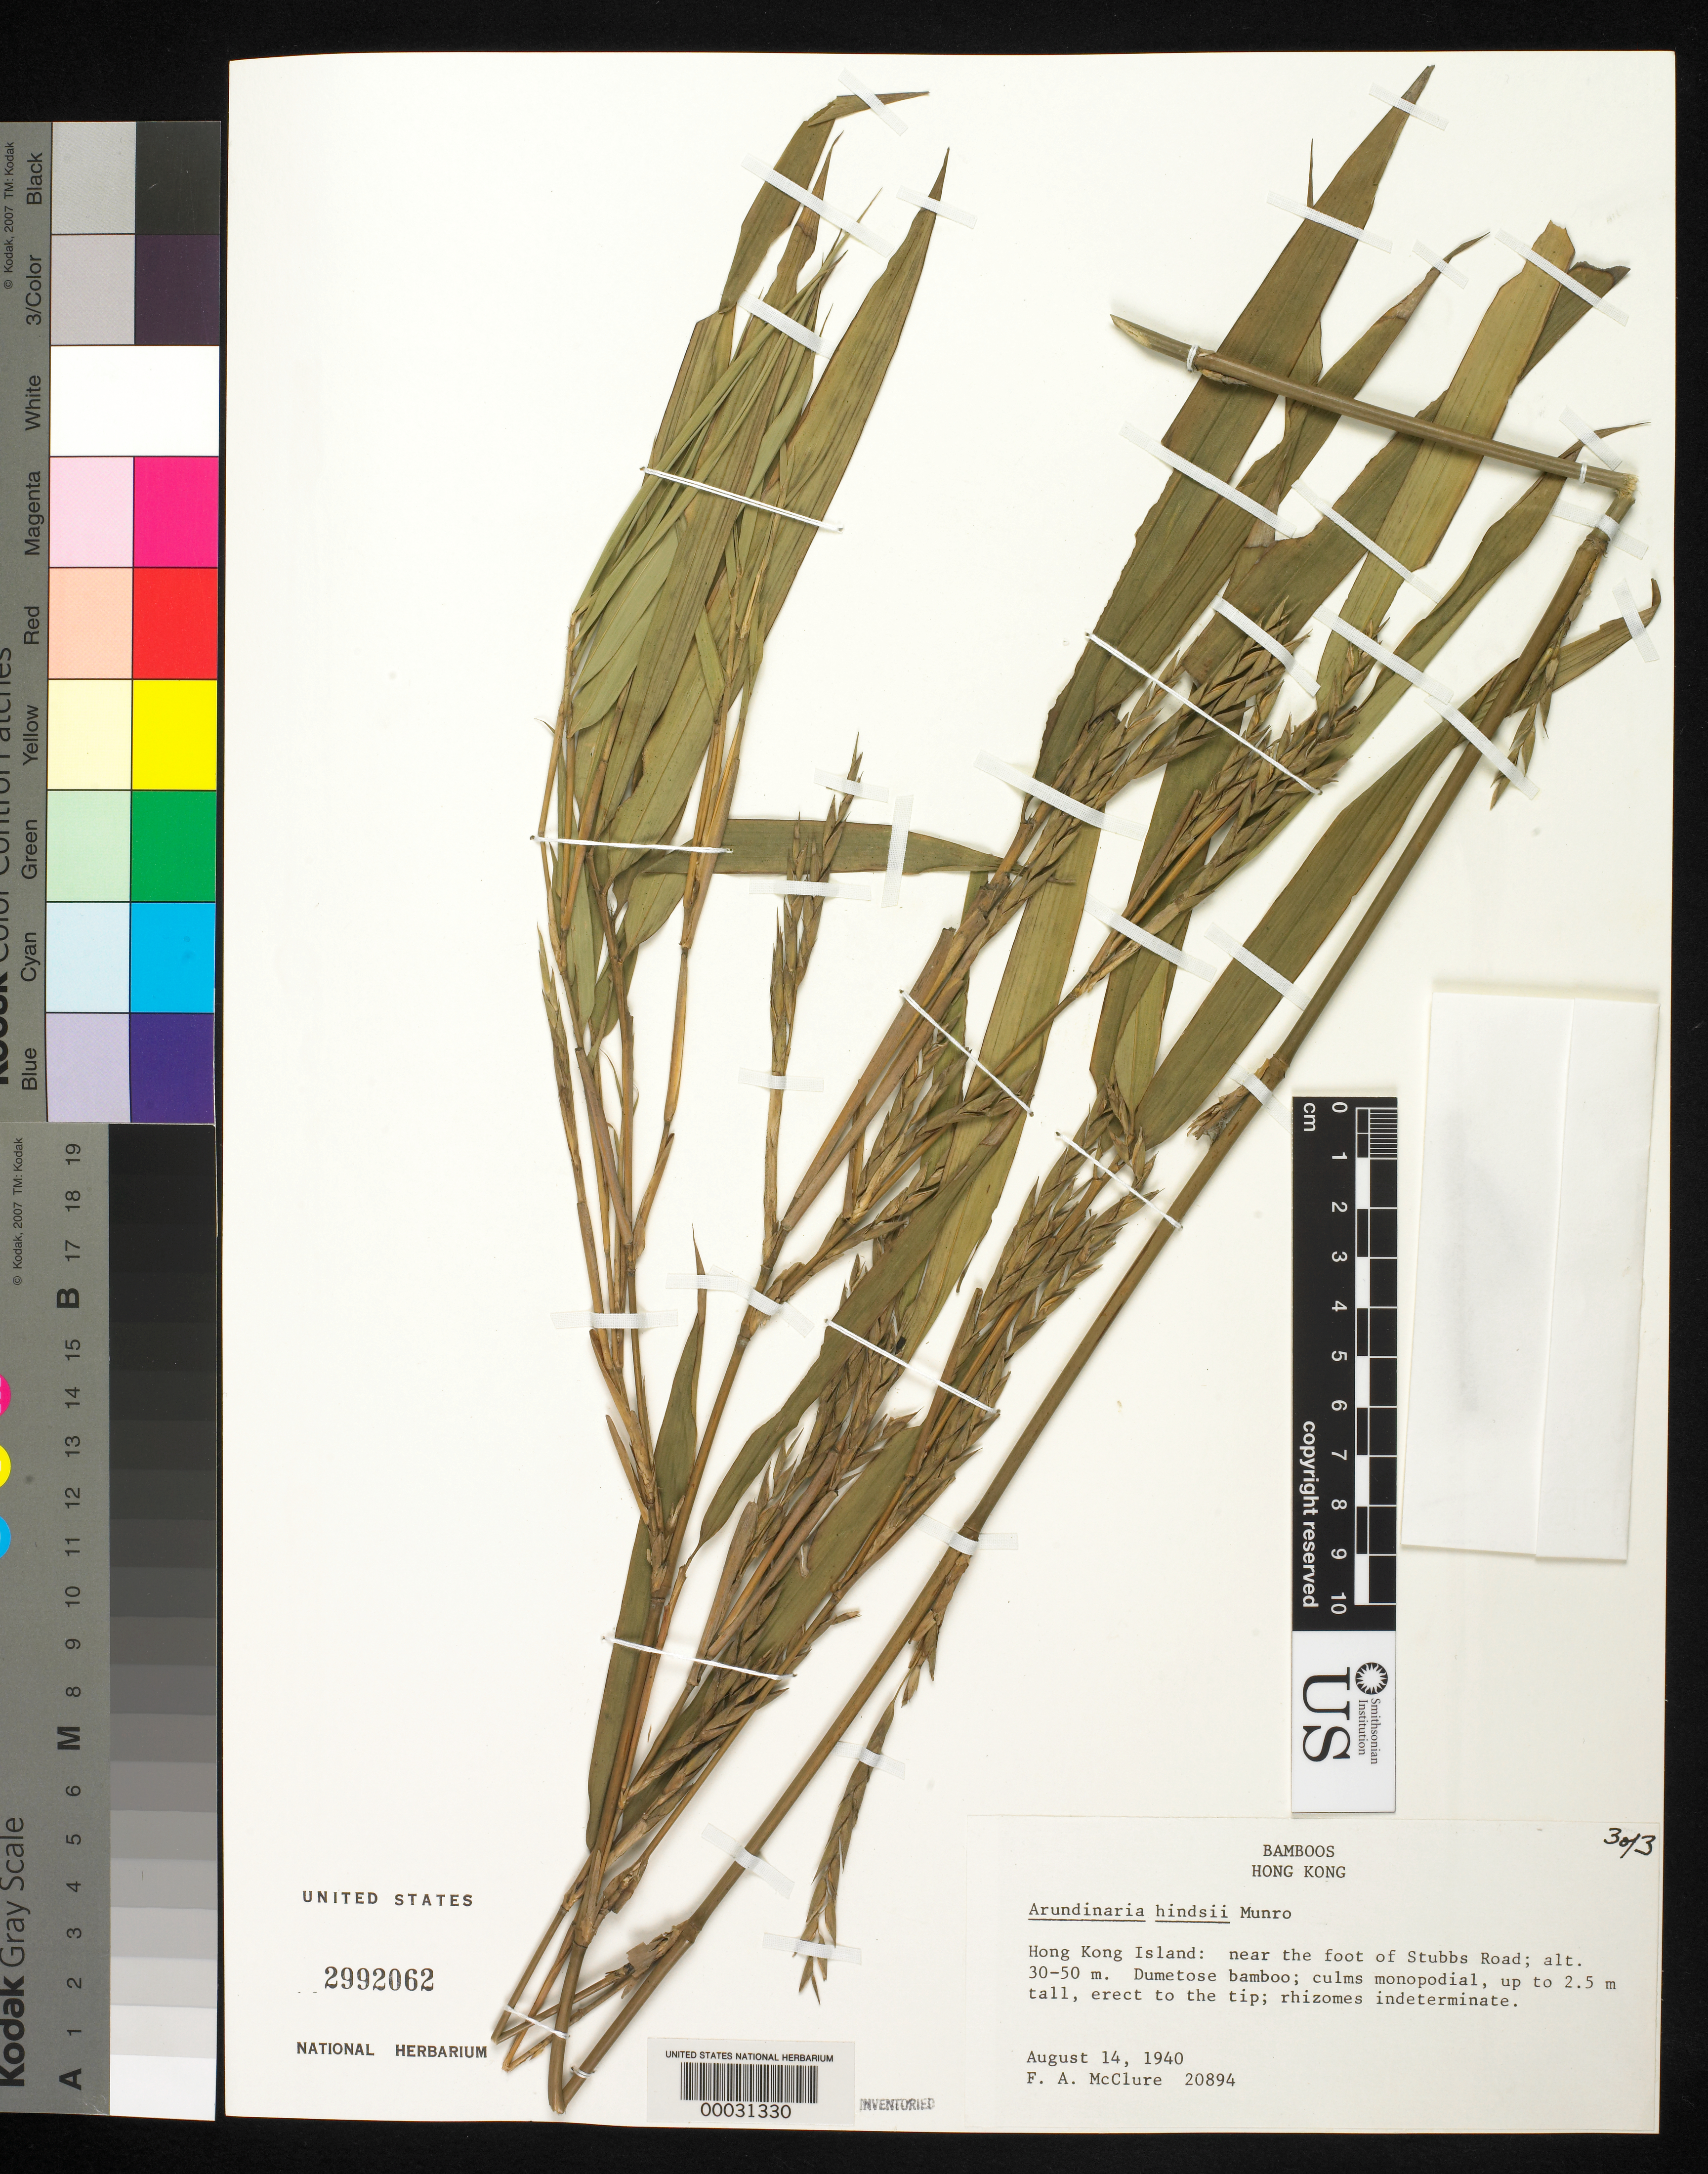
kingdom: Plantae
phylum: Tracheophyta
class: Liliopsida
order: Poales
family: Poaceae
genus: Pseudosasa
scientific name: Pseudosasa hindsii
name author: (Munro) S.L. Chen & G.Y. Sheng ex T.G. Liang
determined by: Poaceae Reorganization Project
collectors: F. A. McClure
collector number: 20894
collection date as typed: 14 Aug 1940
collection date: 1940-08-14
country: China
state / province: Hong Kong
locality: Stubbs road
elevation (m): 30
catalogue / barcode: US 2992062